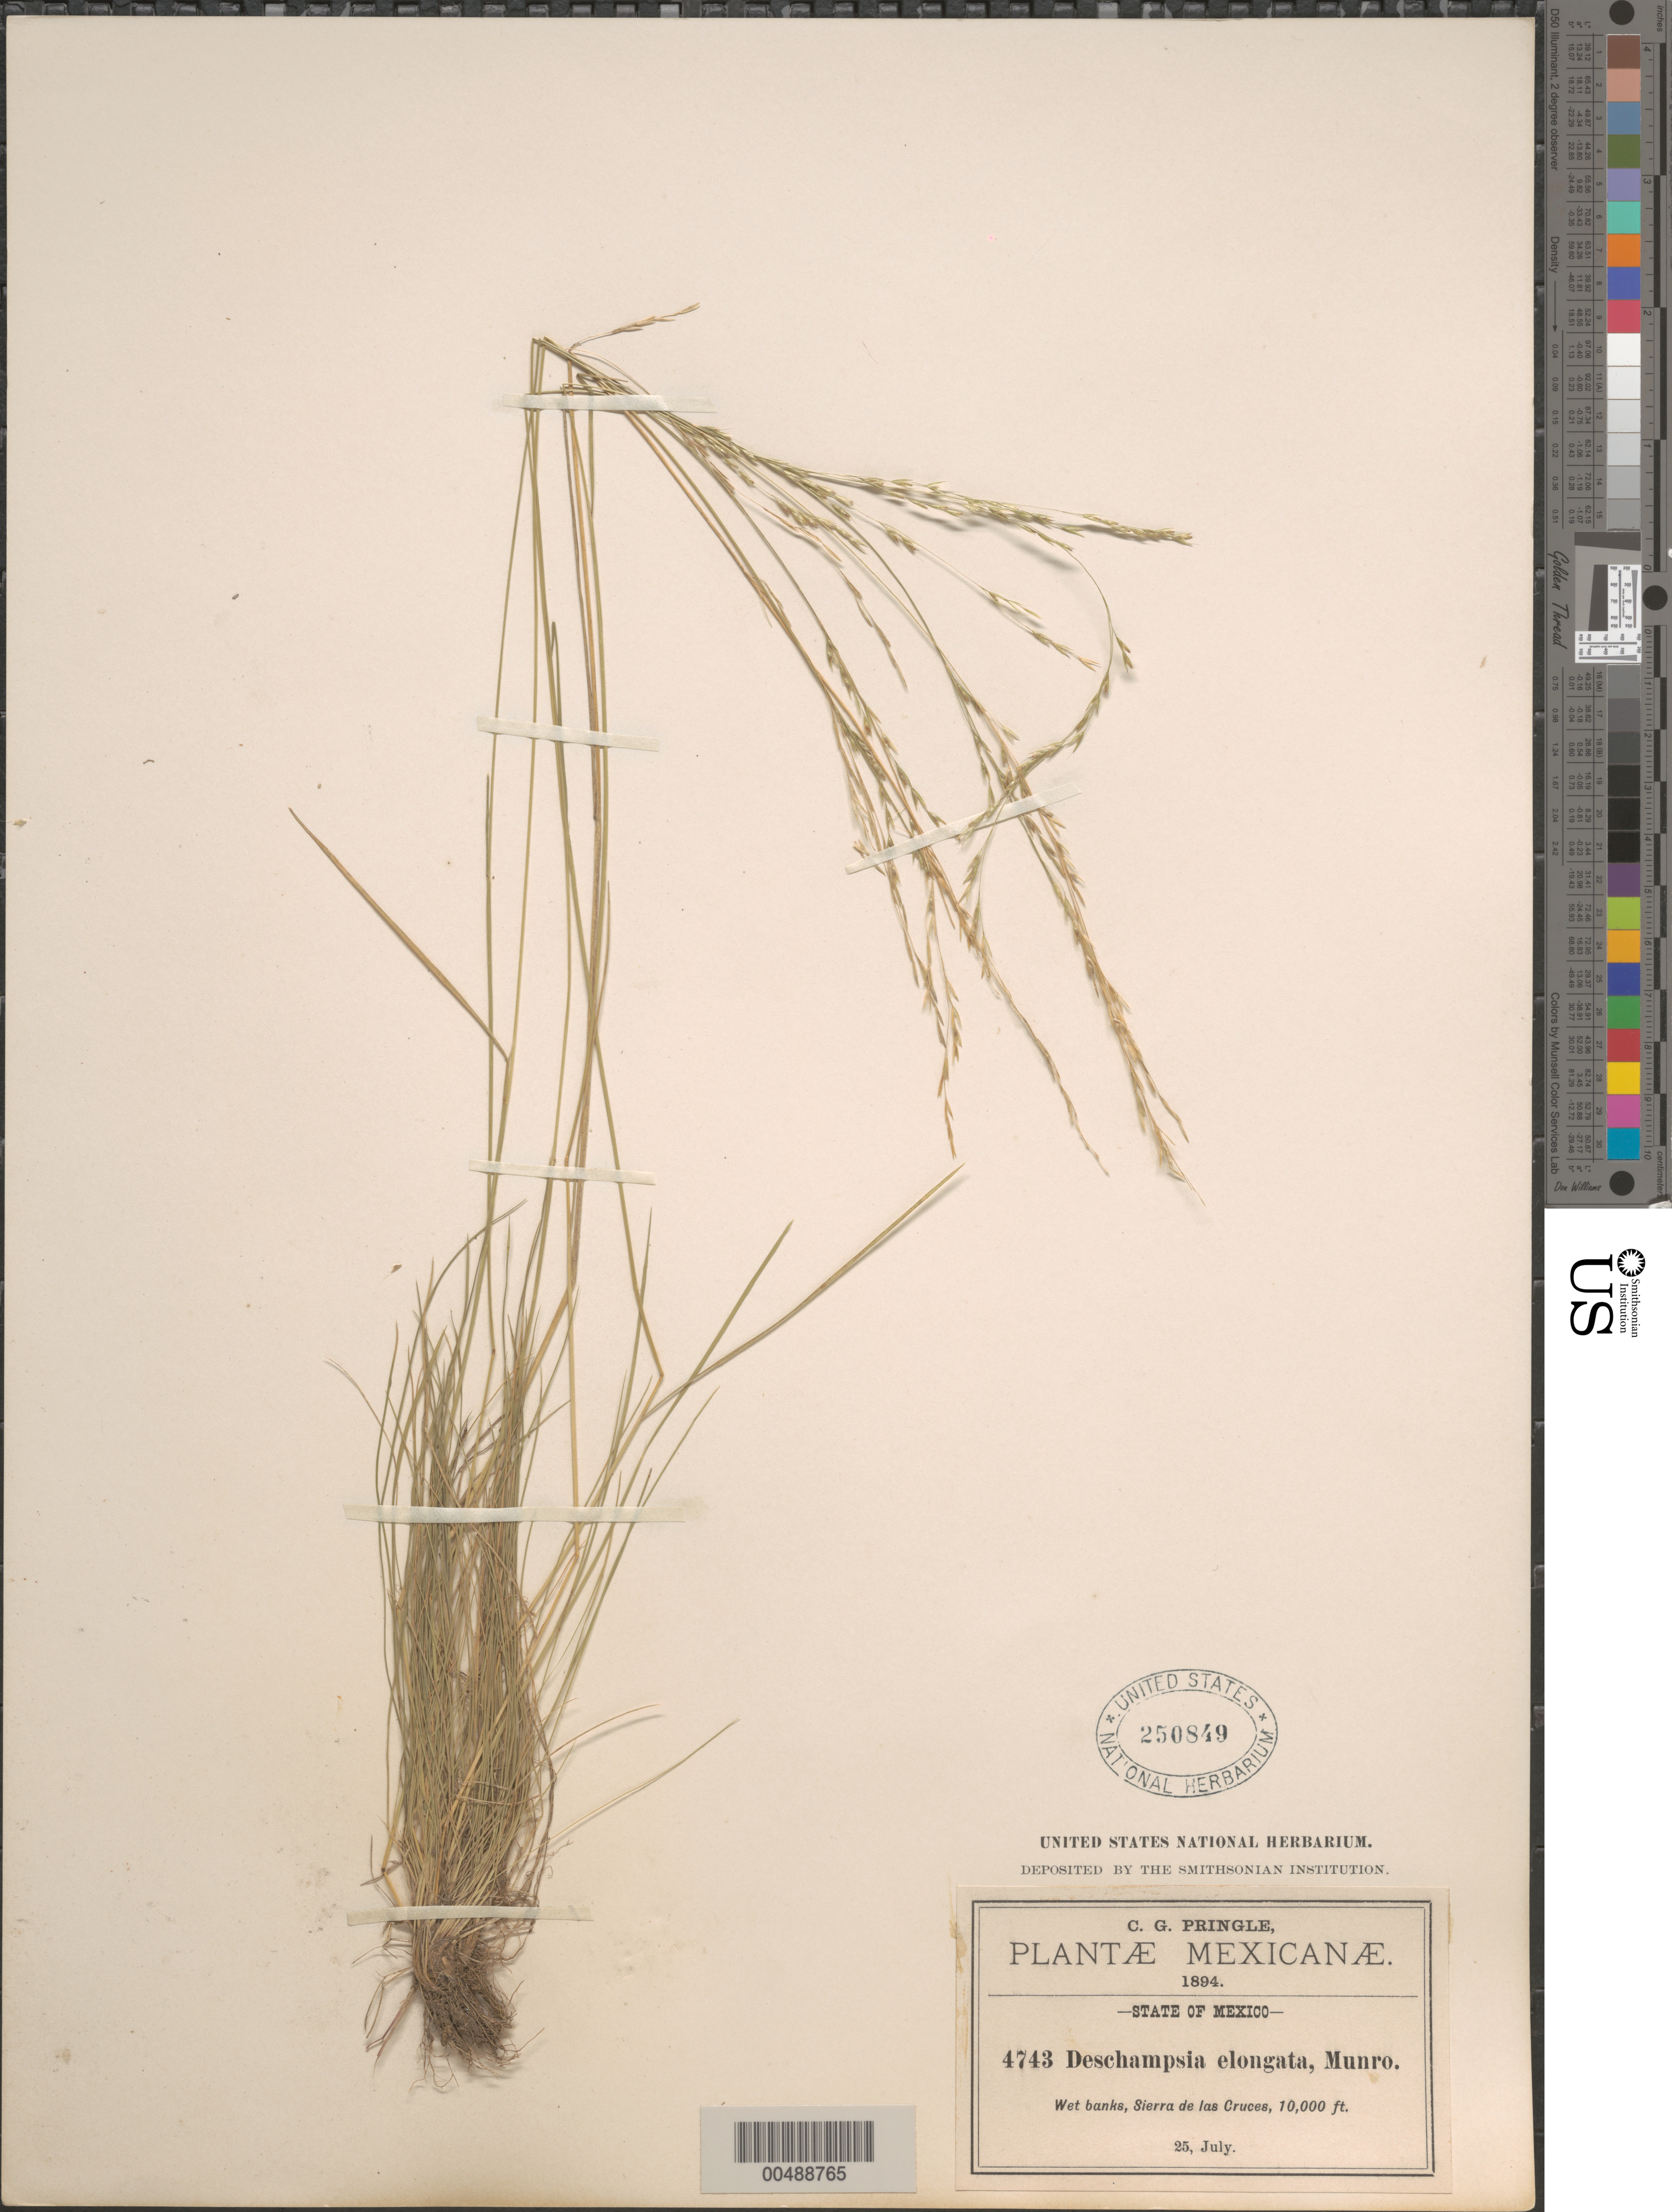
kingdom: Plantae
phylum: Tracheophyta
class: Liliopsida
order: Poales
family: Poaceae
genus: Deschampsia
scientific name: Deschampsia elongata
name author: (Hook.) Munro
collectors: C. G. Pringle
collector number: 4743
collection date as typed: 25 Jul 1894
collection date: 1894-07-25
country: Mexico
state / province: México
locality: Sierra de las Cruces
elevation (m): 3048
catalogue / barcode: US 250849